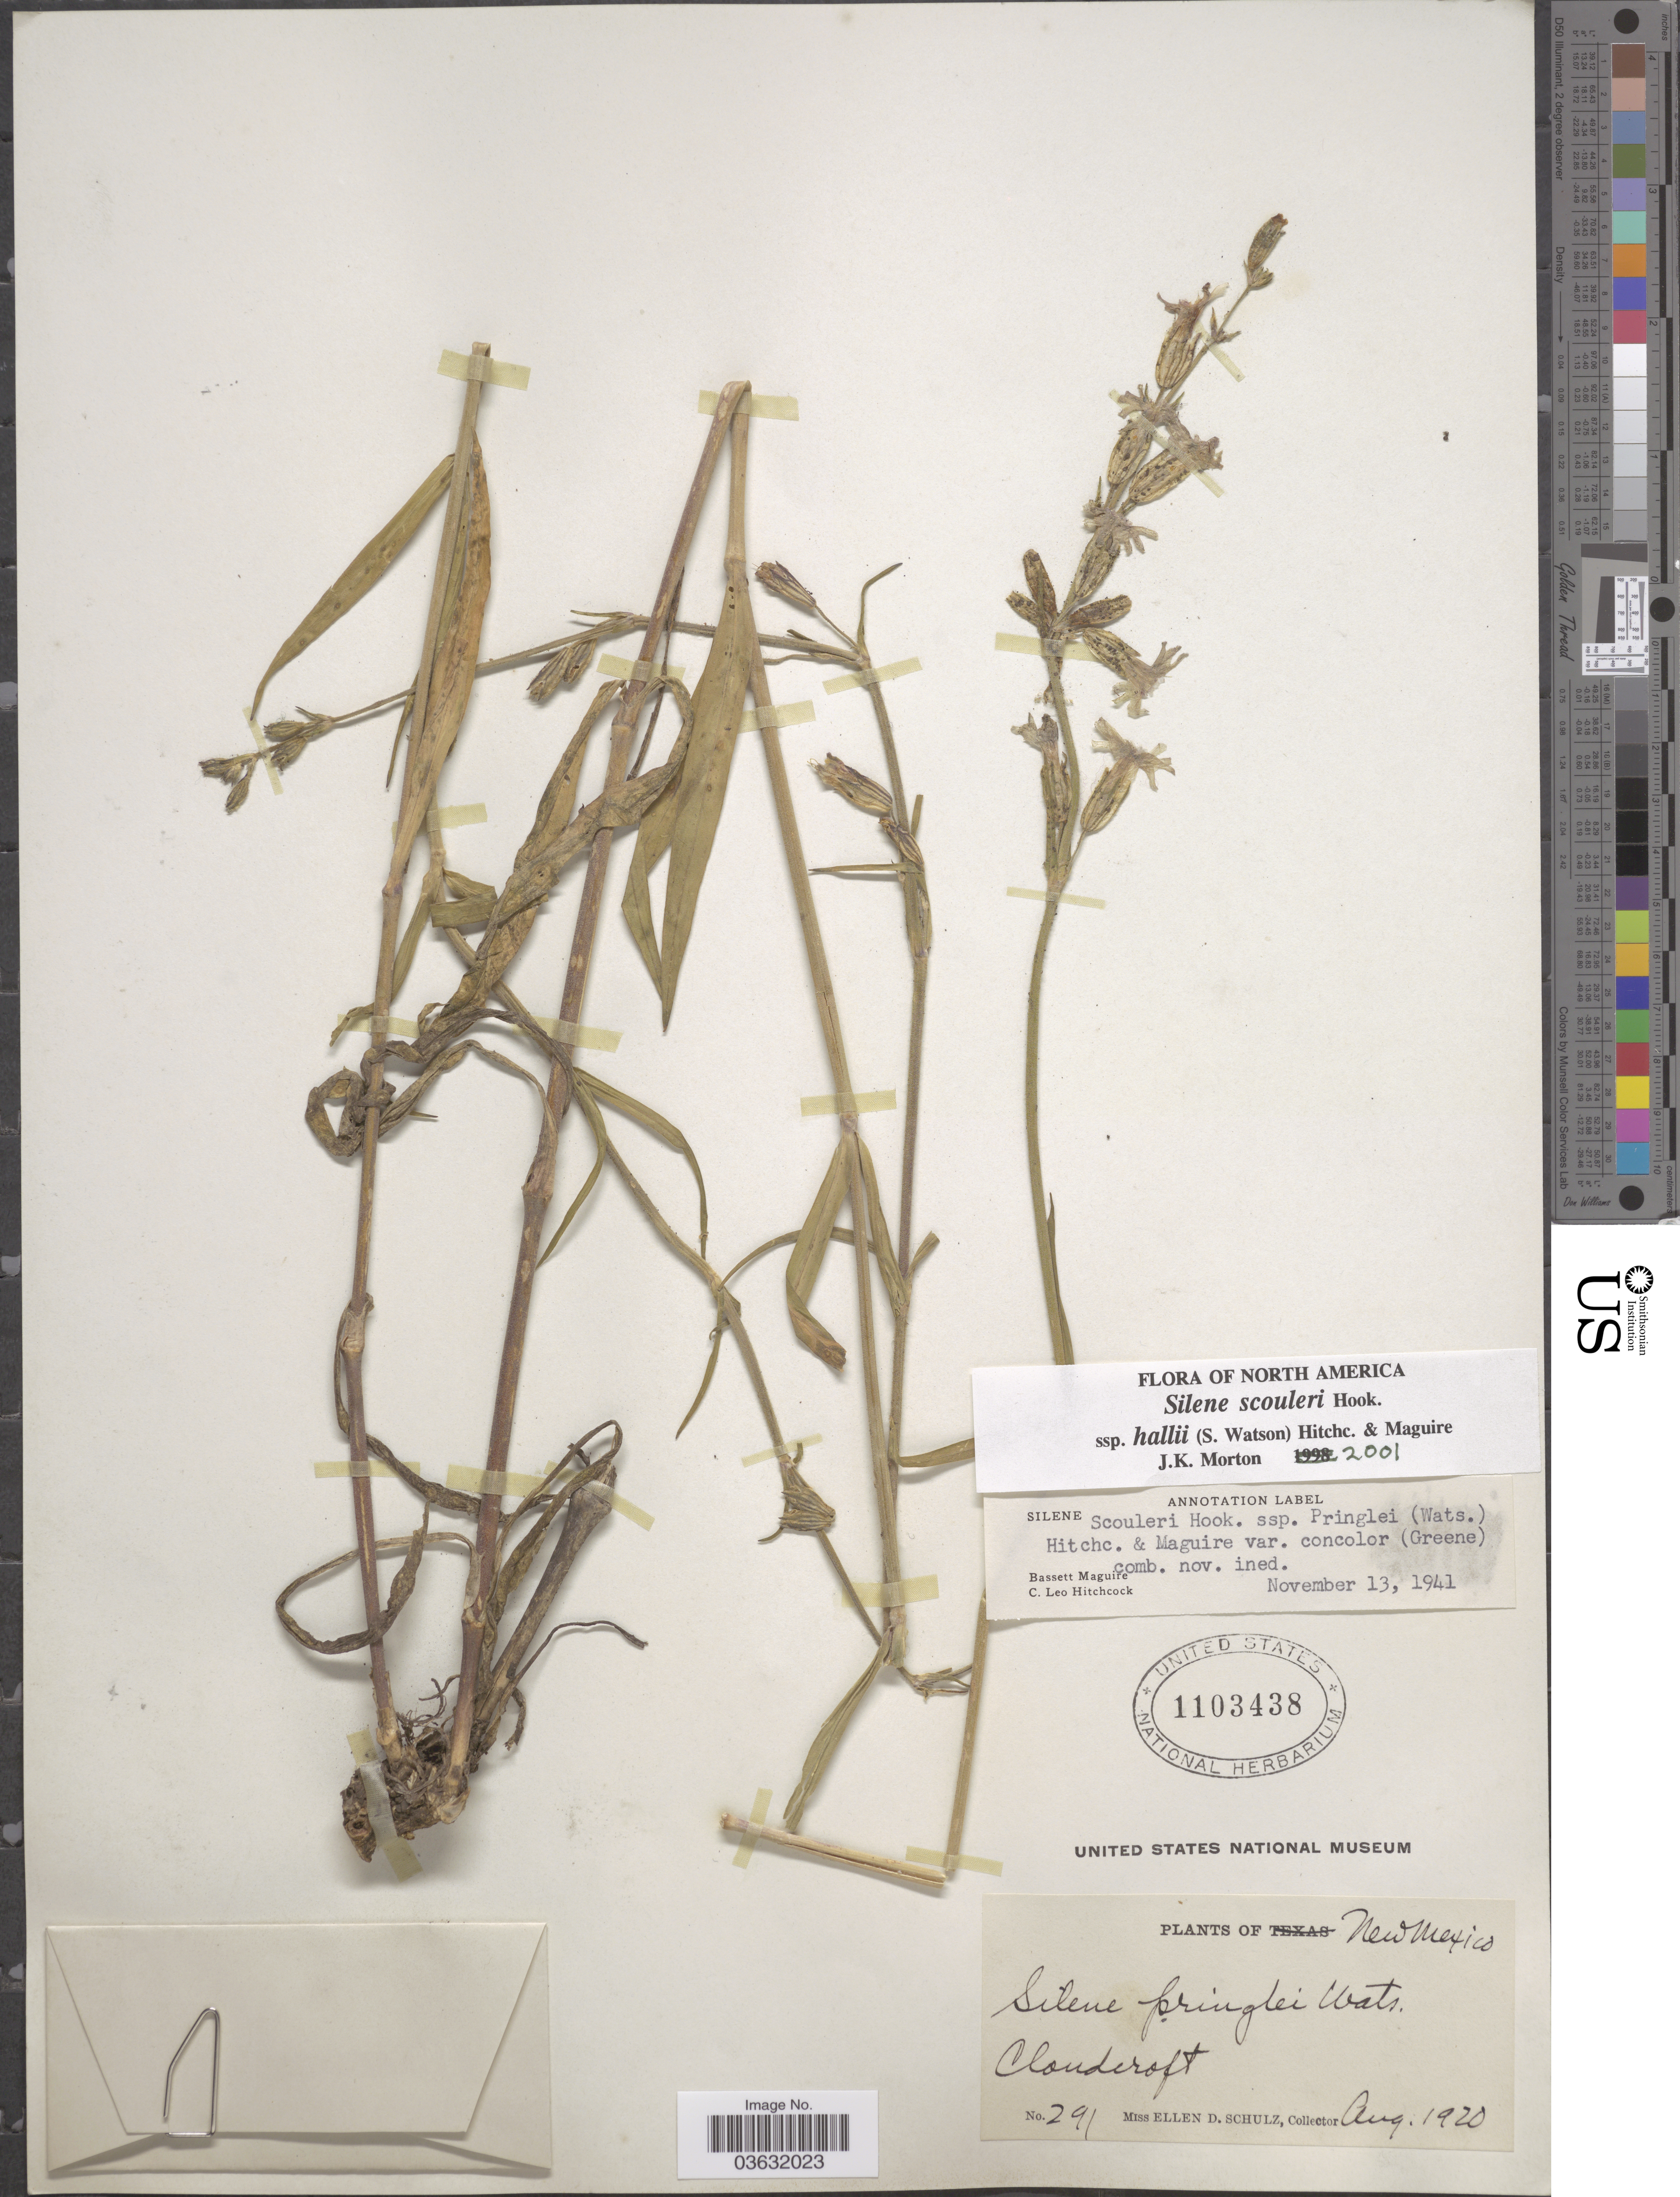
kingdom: Plantae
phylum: Tracheophyta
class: Magnoliopsida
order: Caryophyllales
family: Caryophyllaceae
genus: Silene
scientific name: Silene scouleri subsp. hallii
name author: (S. Watson) C.L. Hitchc. & Maguire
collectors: E. Schultz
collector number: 291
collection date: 1920-08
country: United States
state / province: New Mexico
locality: Cloudcroft.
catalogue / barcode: US 1103438